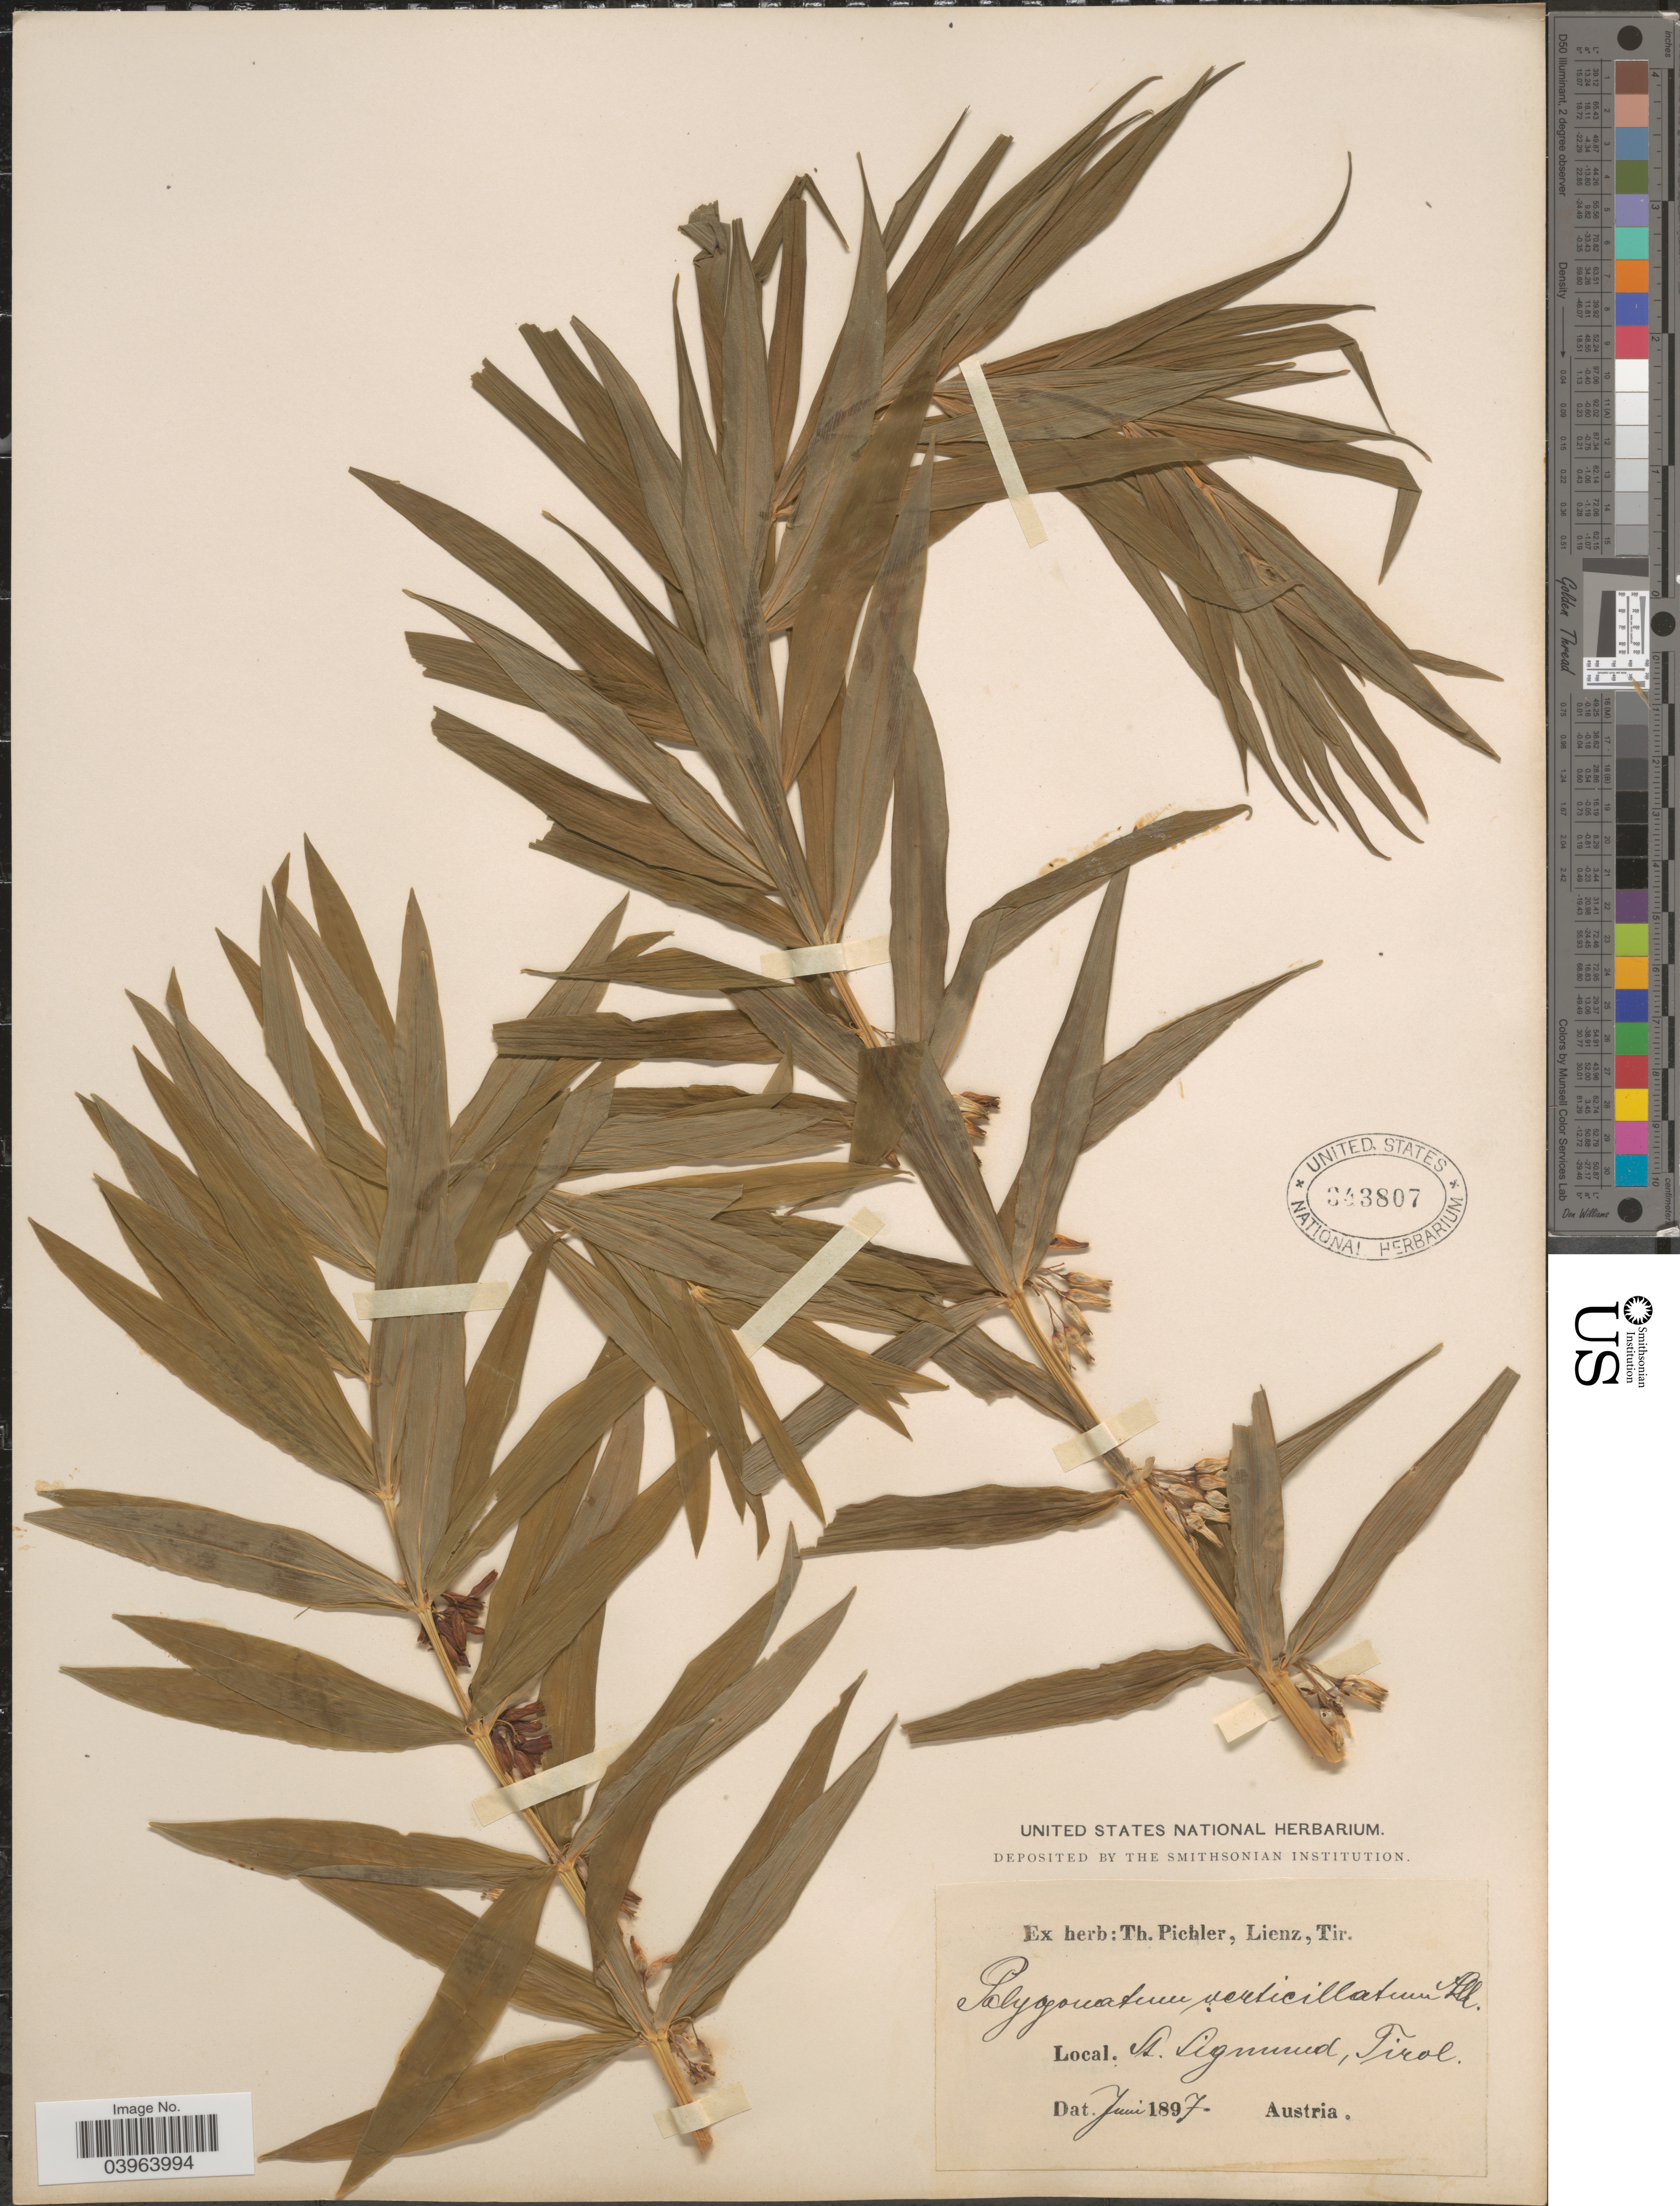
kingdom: Plantae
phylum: Tracheophyta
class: Liliopsida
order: Asparagales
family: Asparagaceae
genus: Polygonatum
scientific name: Polygonatum verticillatum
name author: (L.) All.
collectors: ex herb. T. Pichler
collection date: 1897-06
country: Austria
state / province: Tirol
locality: St. Sigmund.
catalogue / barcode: US 343807